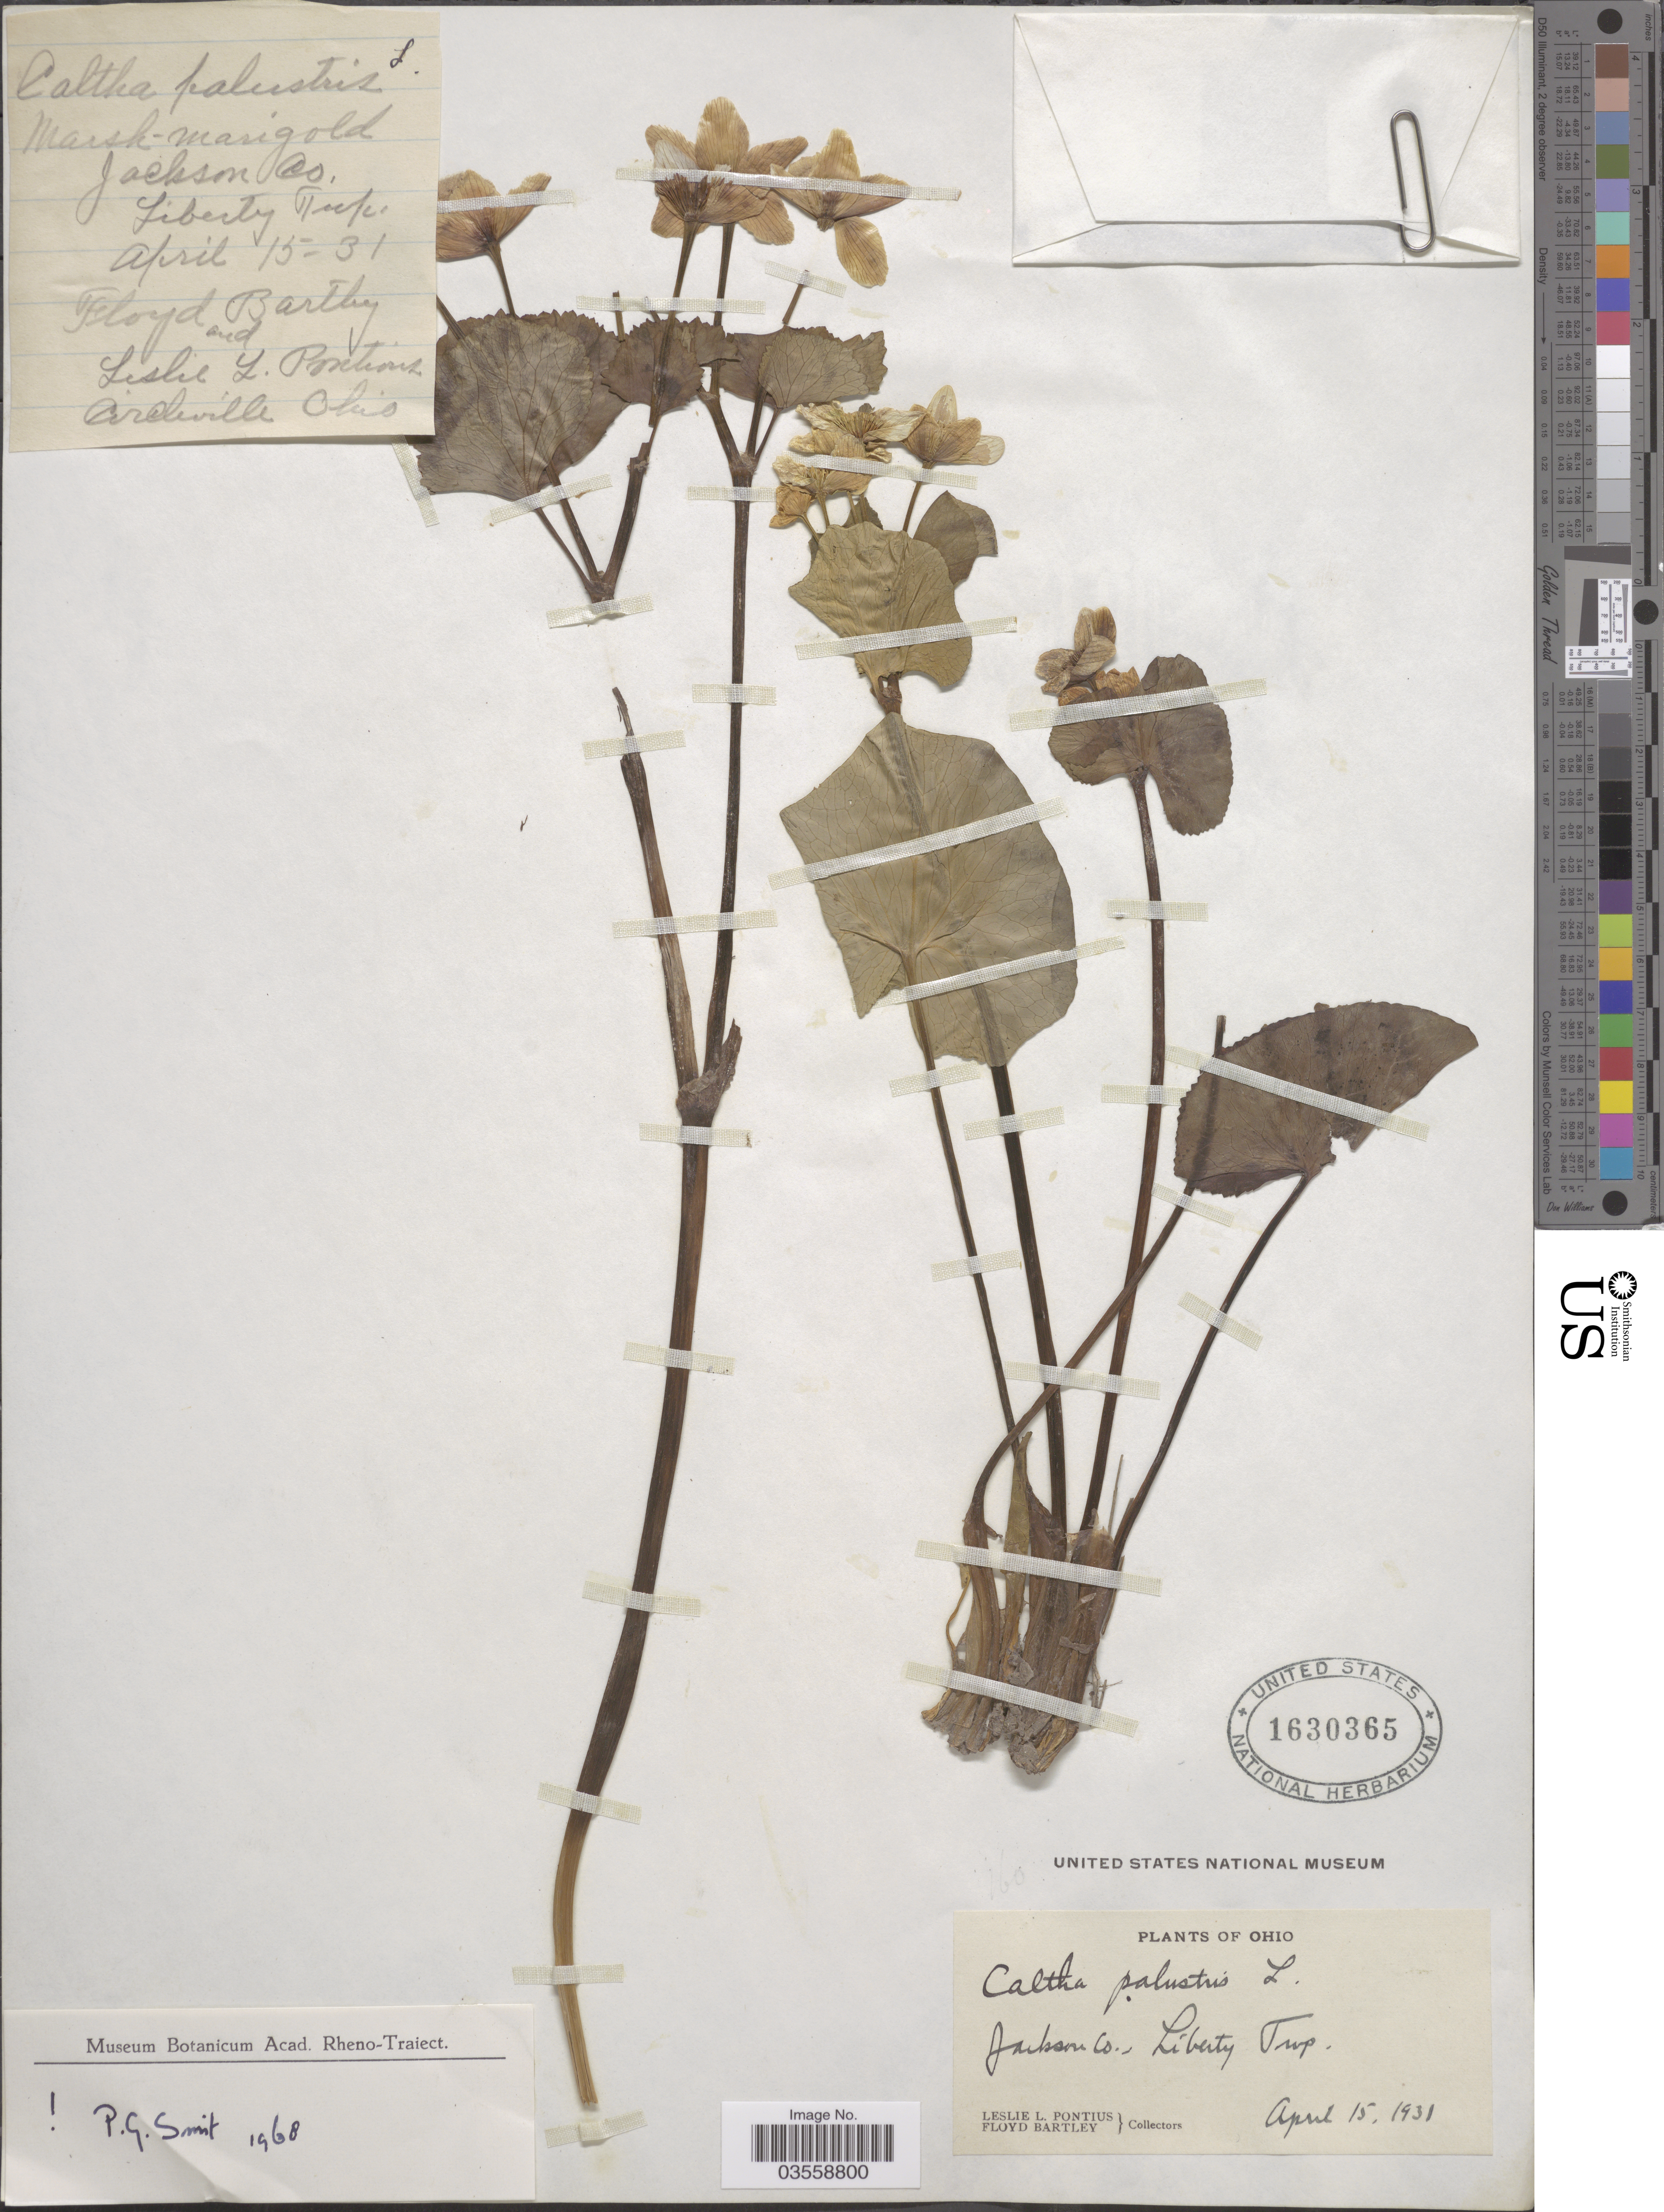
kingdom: Plantae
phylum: Tracheophyta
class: Magnoliopsida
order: Ranunculales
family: Ranunculaceae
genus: Caltha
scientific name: Caltha palustris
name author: L.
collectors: F. Bartley & L. L. Pontious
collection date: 1931-04-15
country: United States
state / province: Ohio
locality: Jackson Co., Liberty Twp.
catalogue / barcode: US 1630365